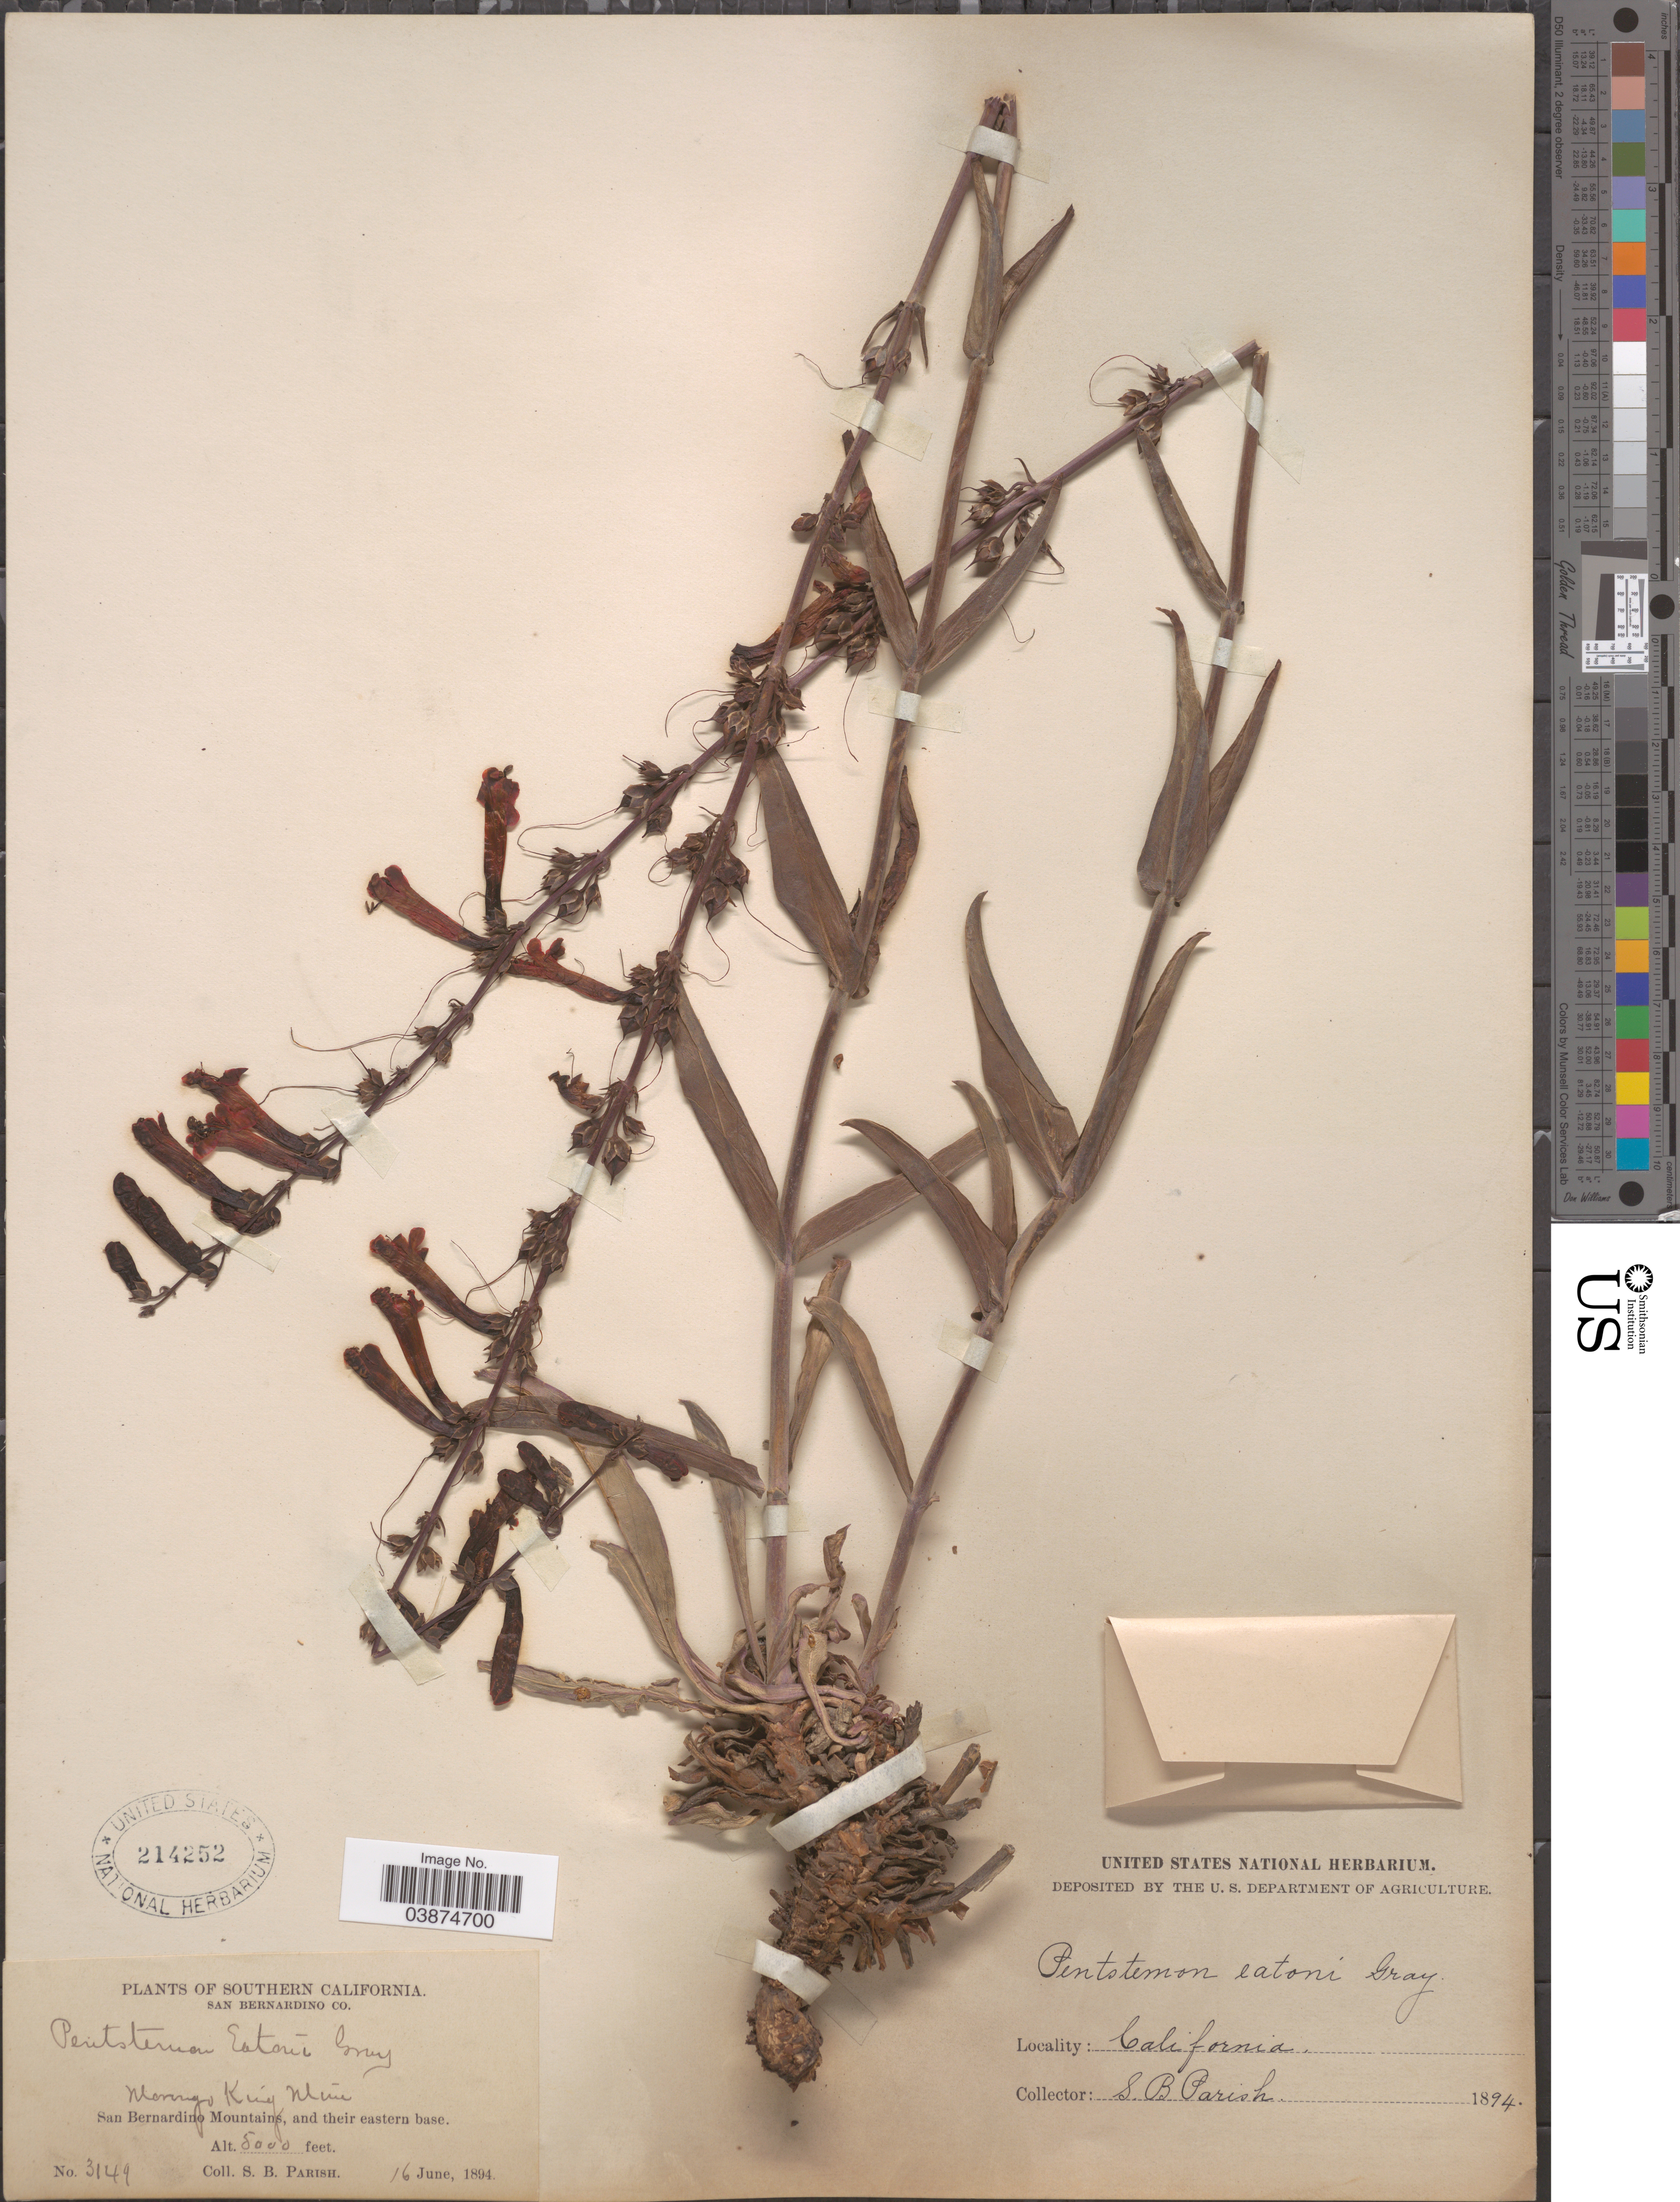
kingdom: Plantae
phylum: Tracheophyta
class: Magnoliopsida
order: Lamiales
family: Plantaginaceae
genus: Penstemon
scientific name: Penstemon eatonii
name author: A. Gray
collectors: S. B. Parish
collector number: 3149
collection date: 1894-06-16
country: United States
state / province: California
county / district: San Bernardino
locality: Southern California. San Bernardino Co. Morongo King Mine. San Bernardino Mountains, and their eastern base.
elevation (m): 1524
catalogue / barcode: US 214252